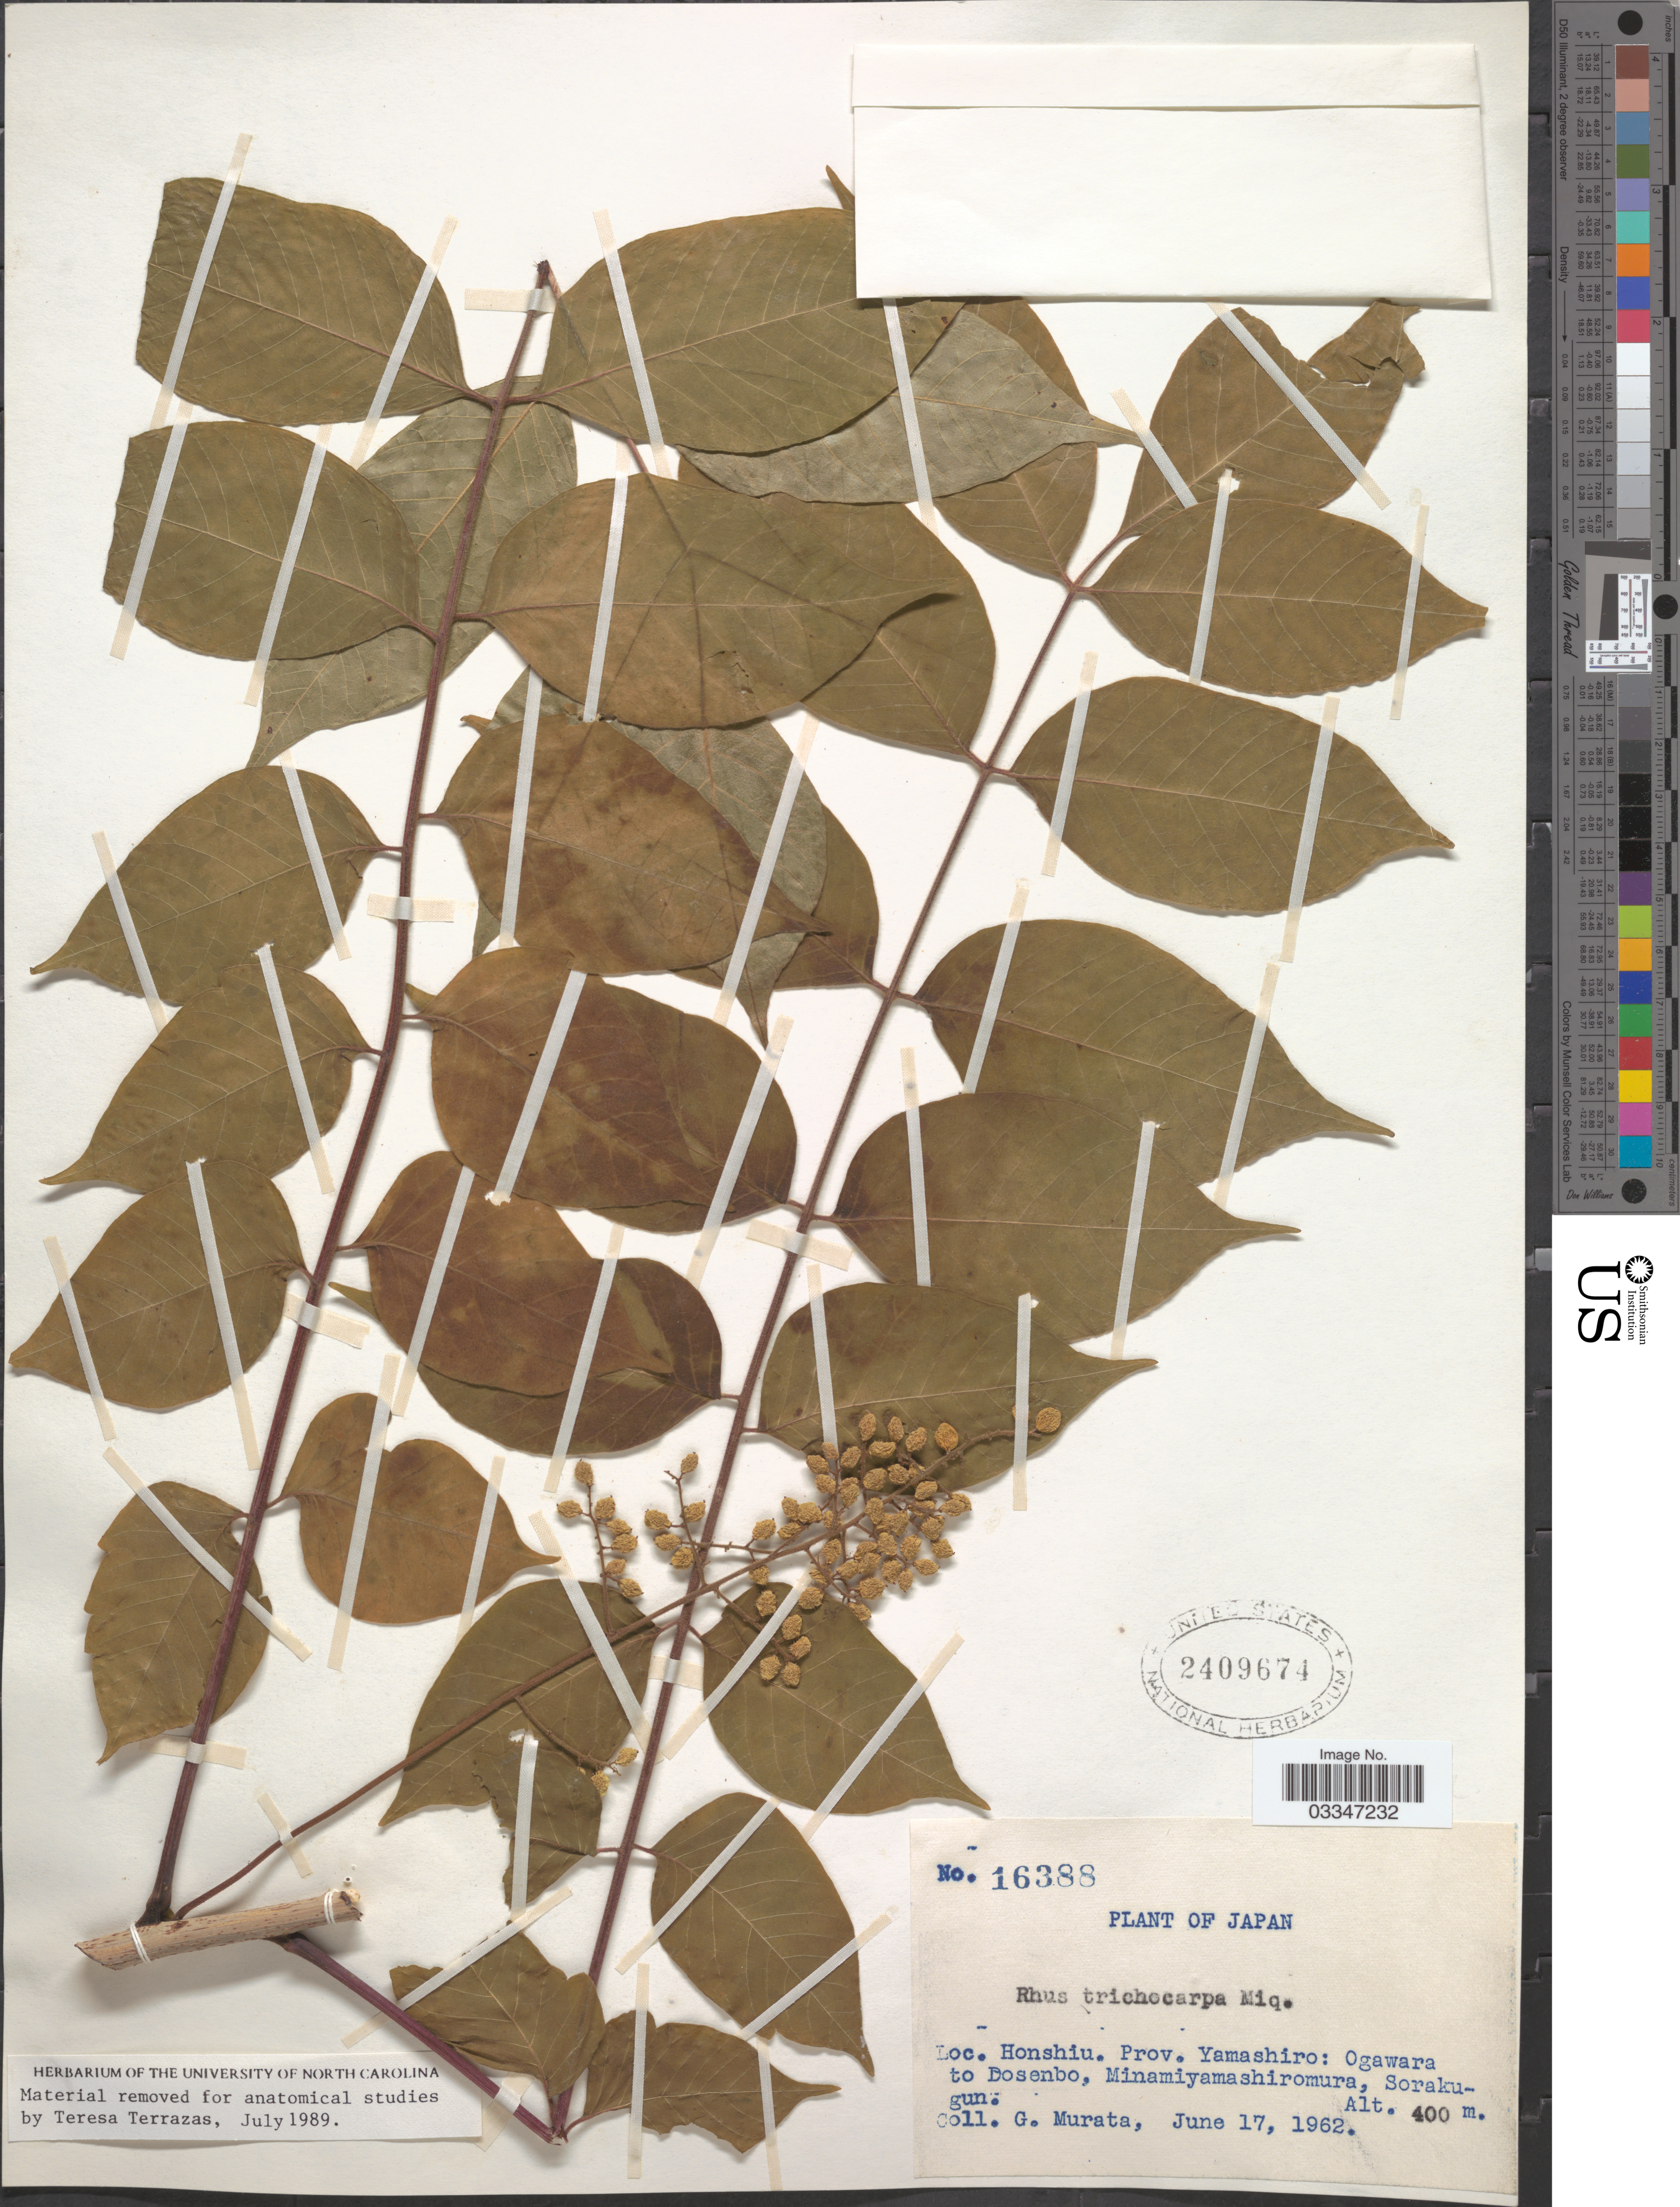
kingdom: Plantae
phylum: Tracheophyta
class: Magnoliopsida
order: Sapindales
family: Anacardiaceae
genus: Rhus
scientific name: Rhus trichocarpa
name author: Miq.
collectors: G. Murata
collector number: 16388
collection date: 1962-06-17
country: Japan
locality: Honshiu. Prov. Yamashiro: Ogawara to Dosenbo, Minamiyamashiromura, Sorakugun.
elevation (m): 400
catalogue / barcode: US 2409674